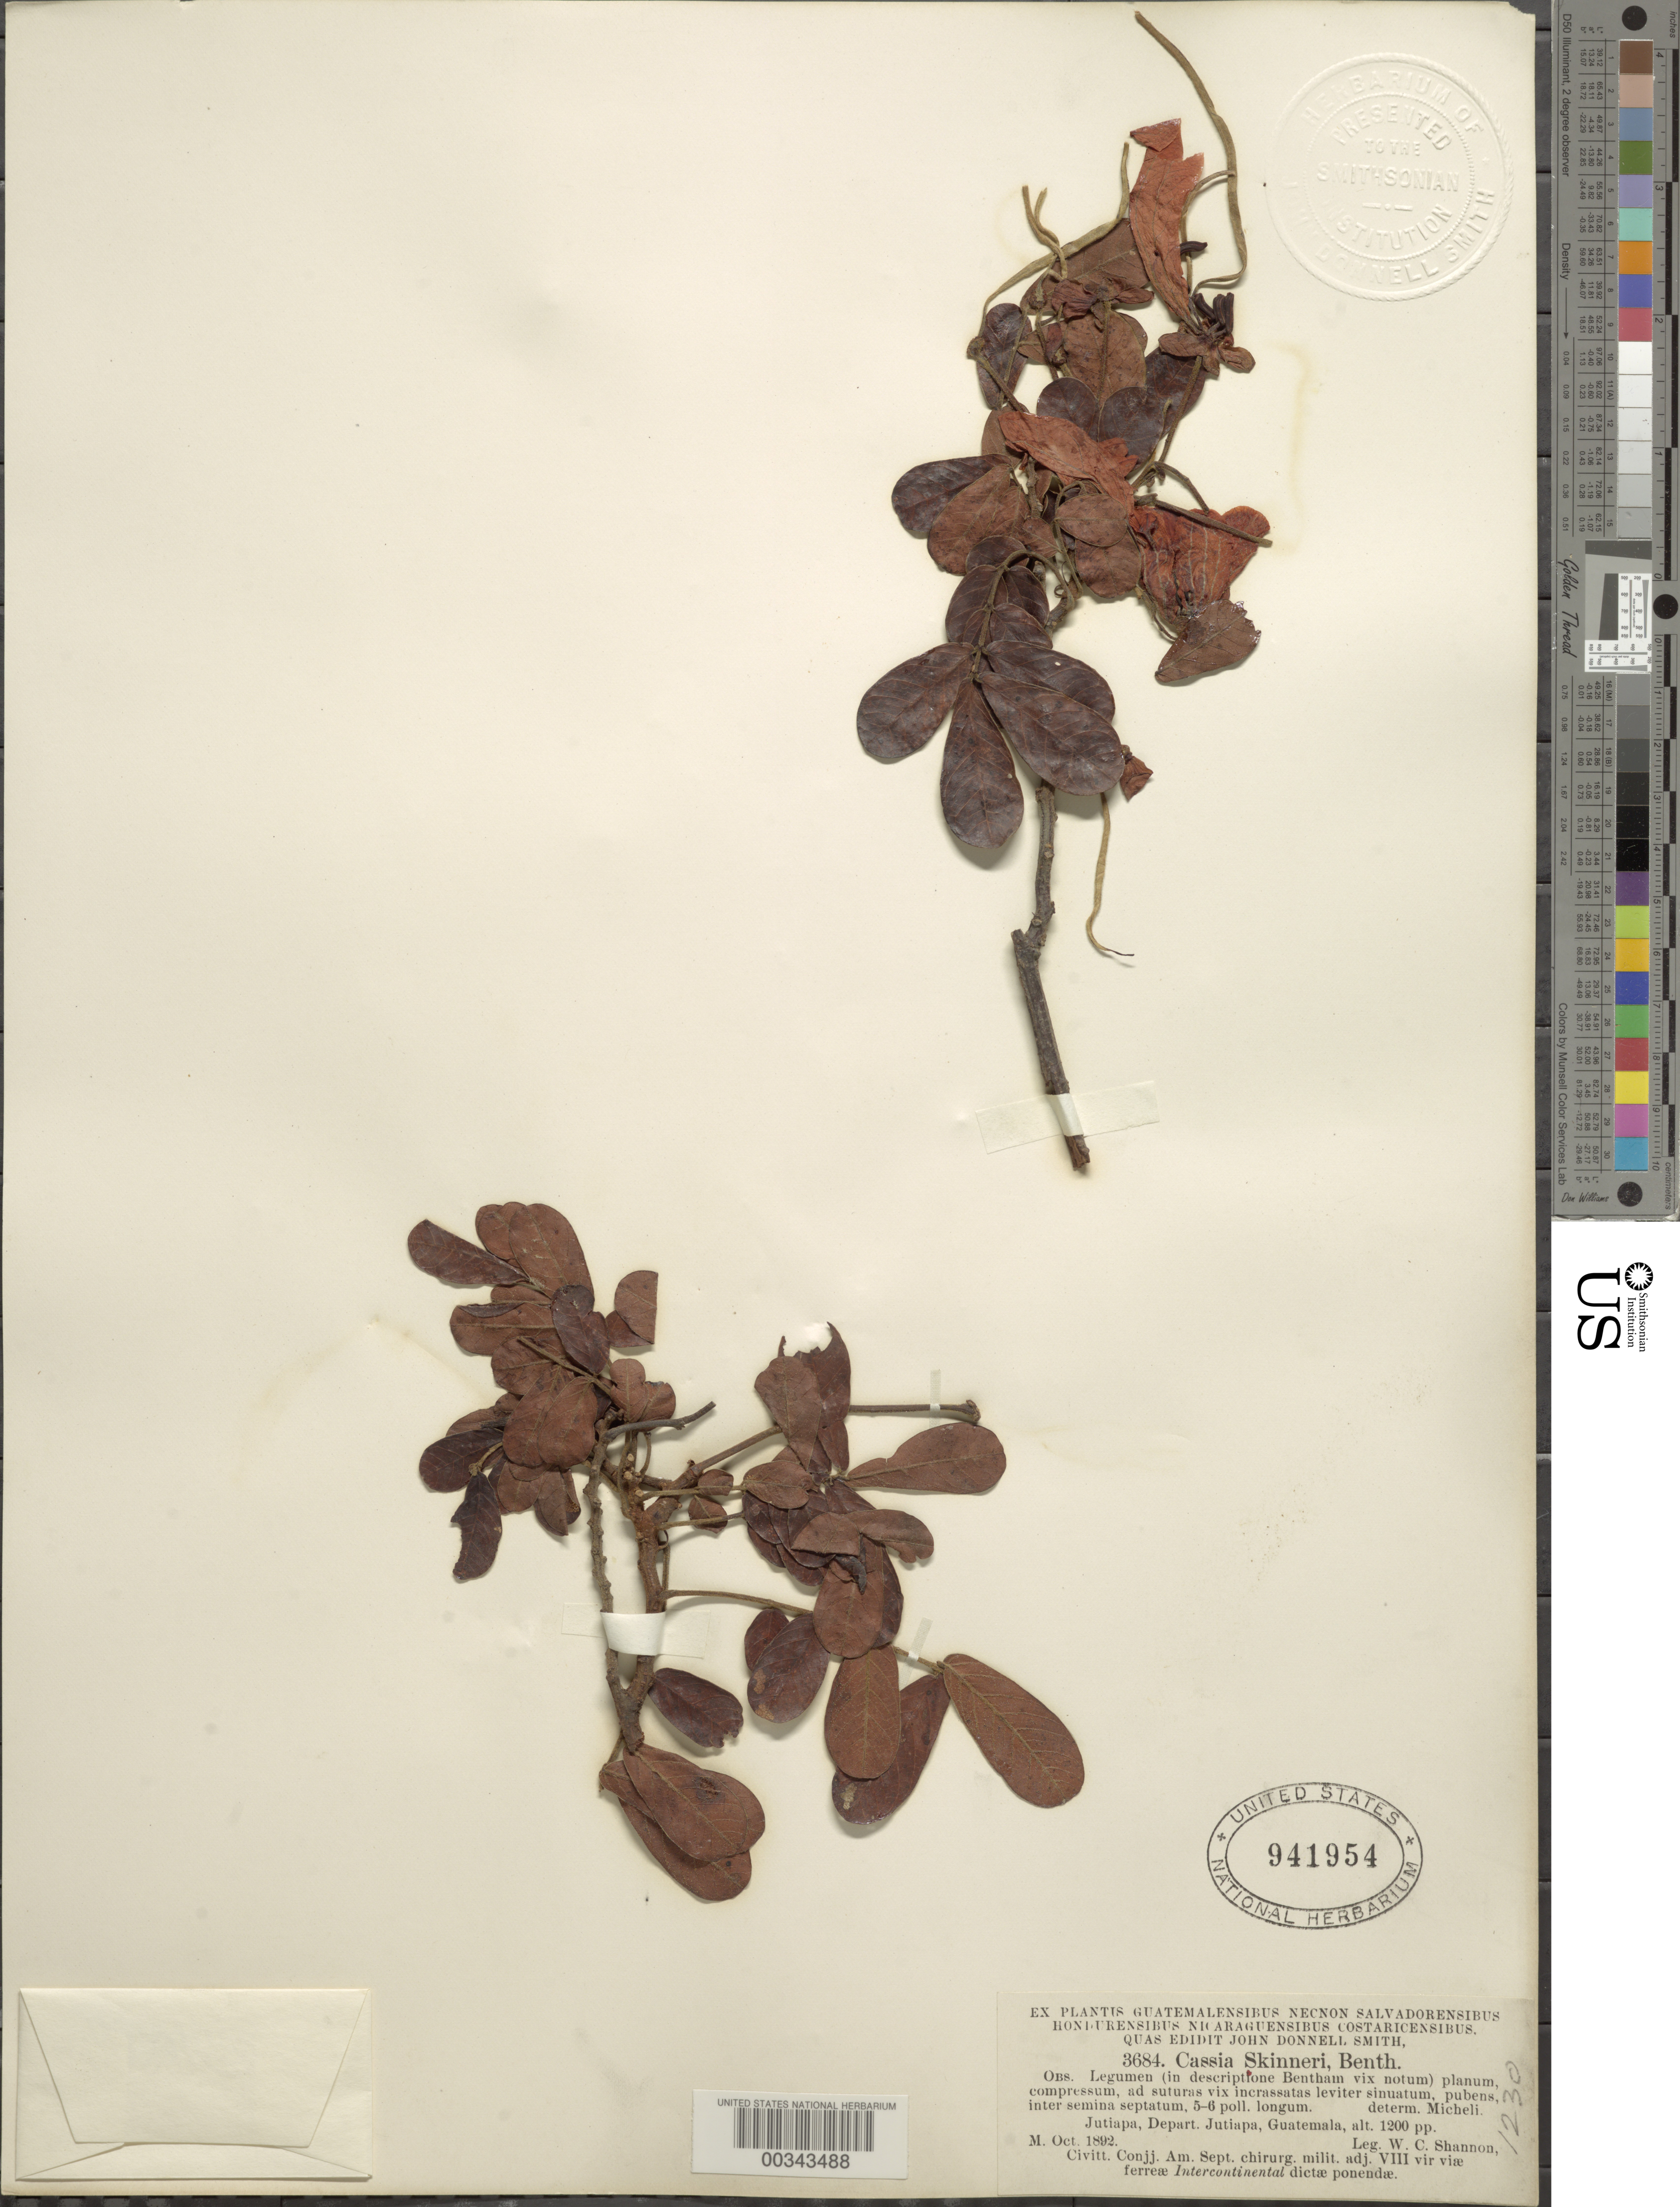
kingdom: Plantae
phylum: Tracheophyta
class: Magnoliopsida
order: Fabales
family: Fabaceae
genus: Senna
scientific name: Senna skinneri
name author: (Benth.) H.S. Irwin & Barneby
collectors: W. C. Shannon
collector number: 3684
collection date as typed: Oct 1892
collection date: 1892-10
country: Guatemala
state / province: Jutiapa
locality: Jutiapa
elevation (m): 366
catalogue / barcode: US 941954